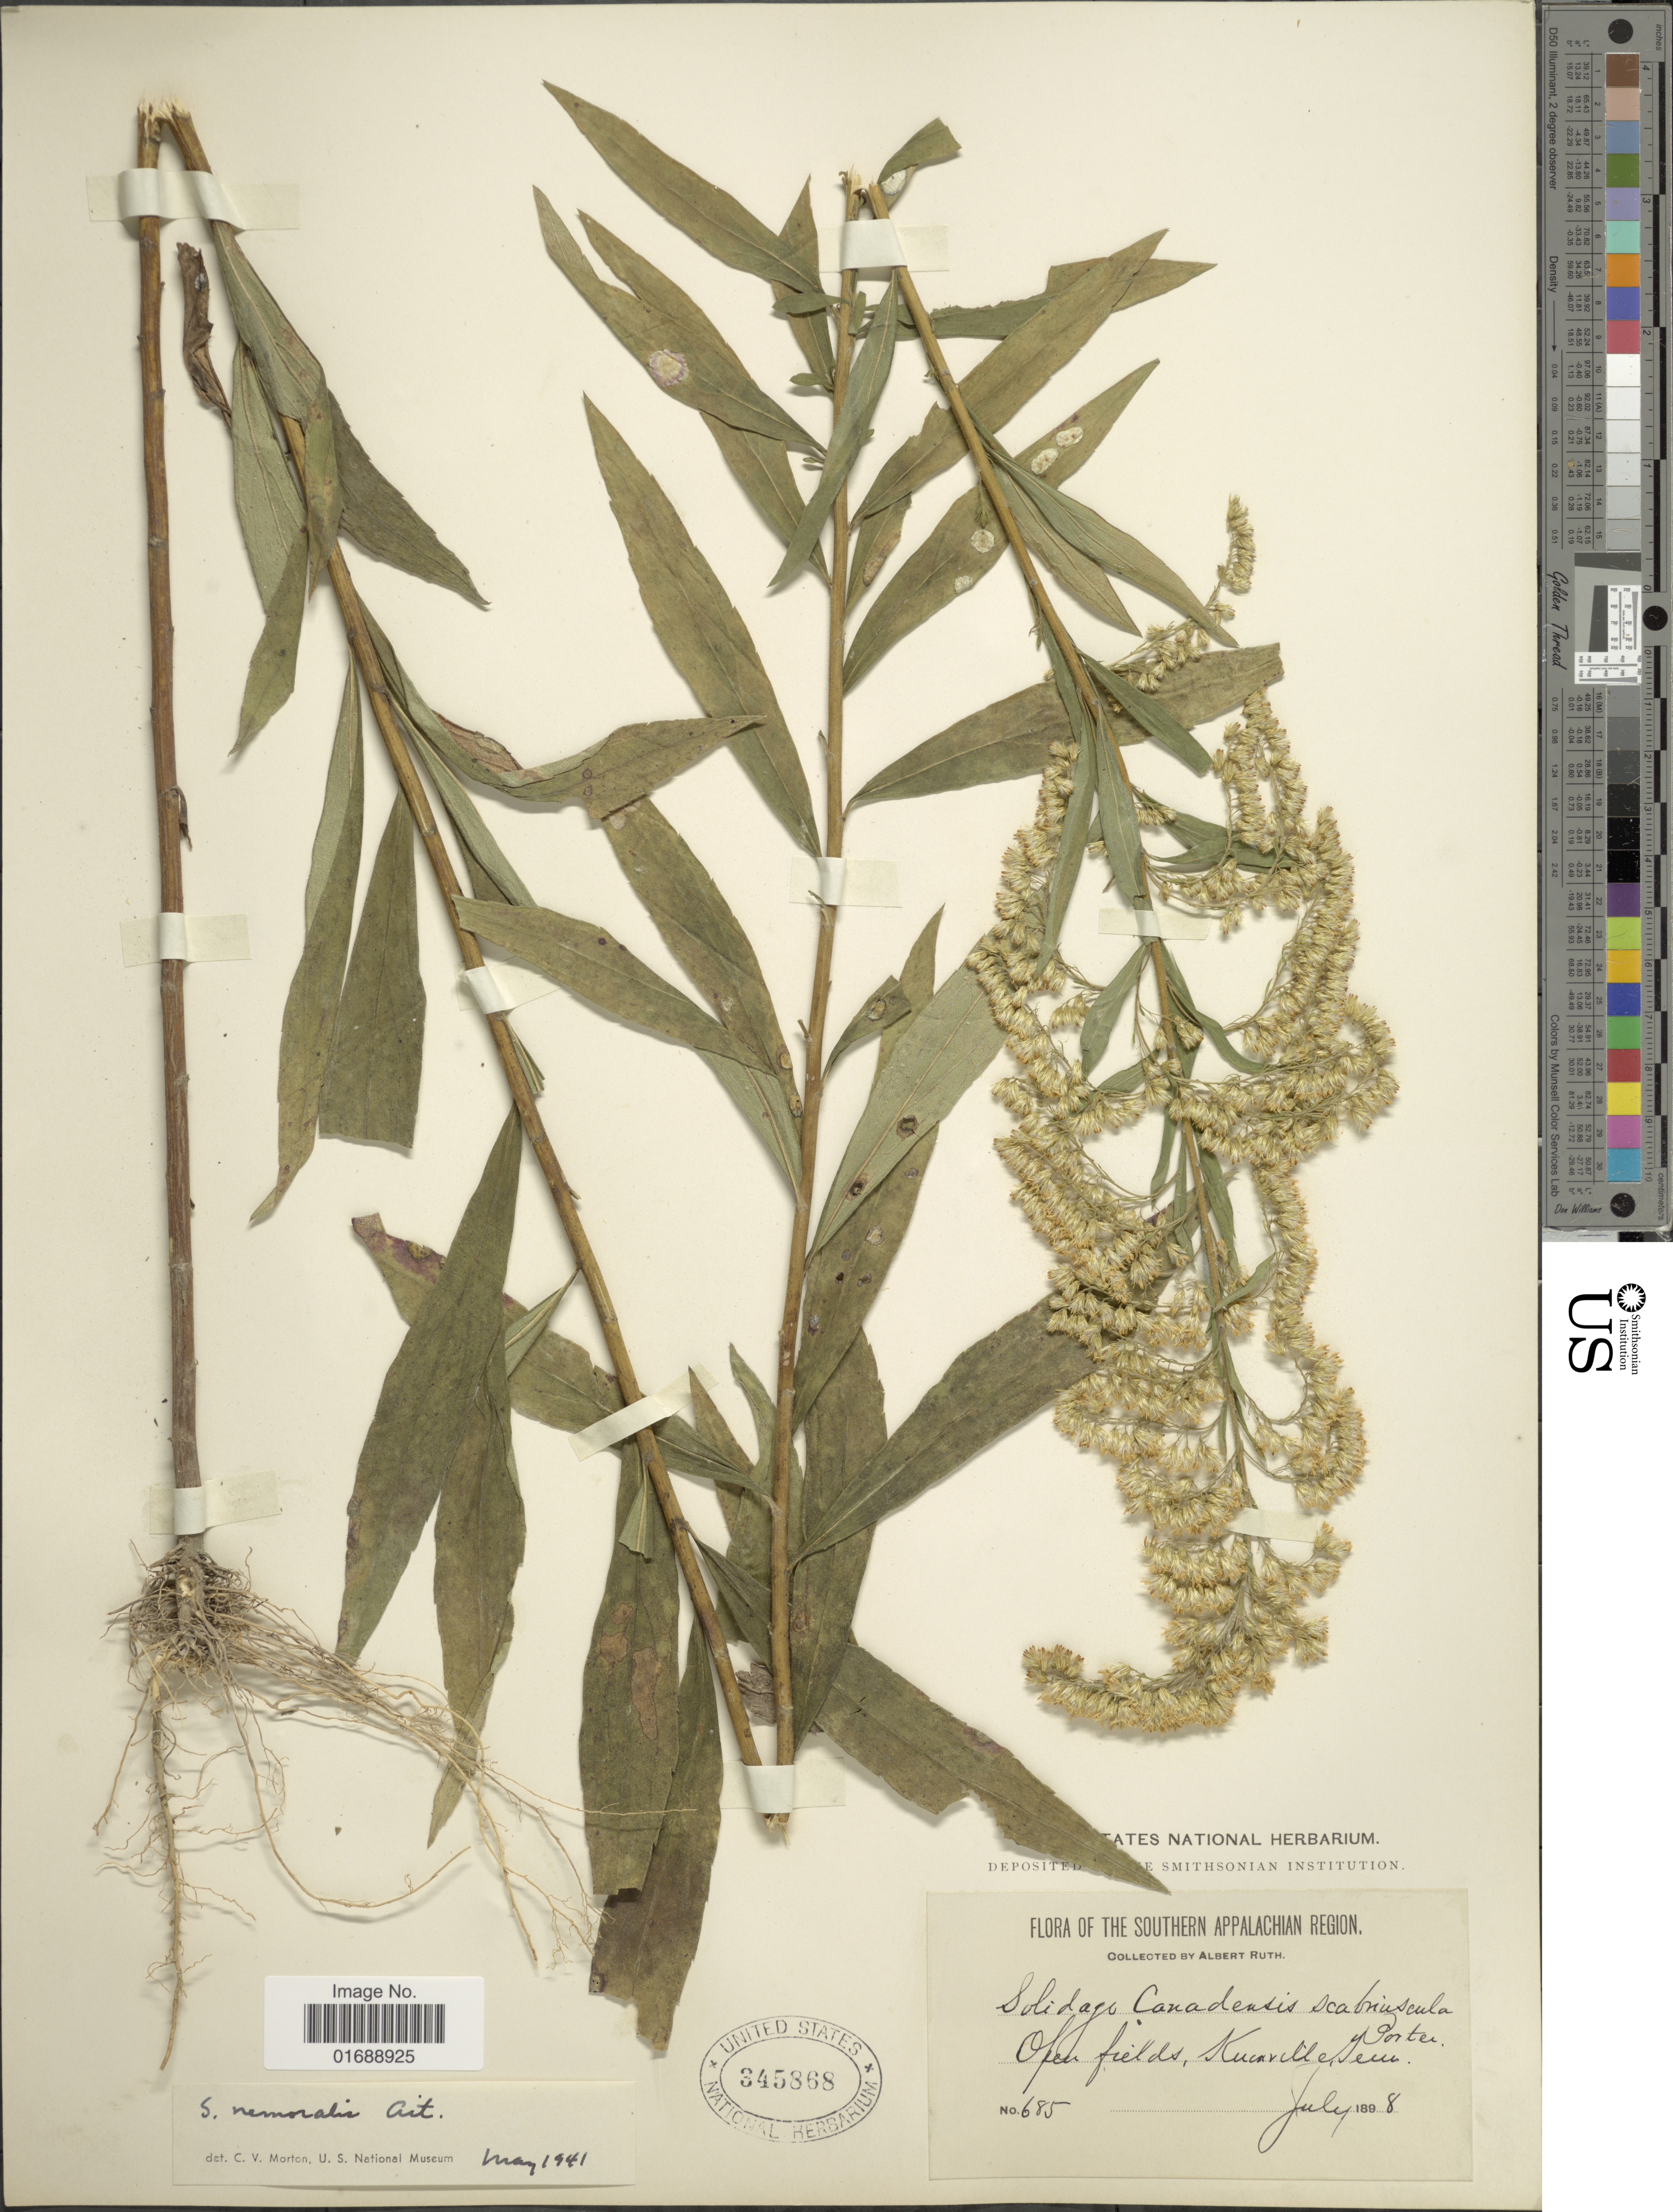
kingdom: Plantae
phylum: Tracheophyta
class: Magnoliopsida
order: Asterales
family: Asteraceae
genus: Solidago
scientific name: Solidago nemoralis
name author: Aiton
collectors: A. Ruth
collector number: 685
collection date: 1898-07-07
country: United States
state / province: Tennessee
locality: Southern Appalachian Region, Knoxville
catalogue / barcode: US 345868